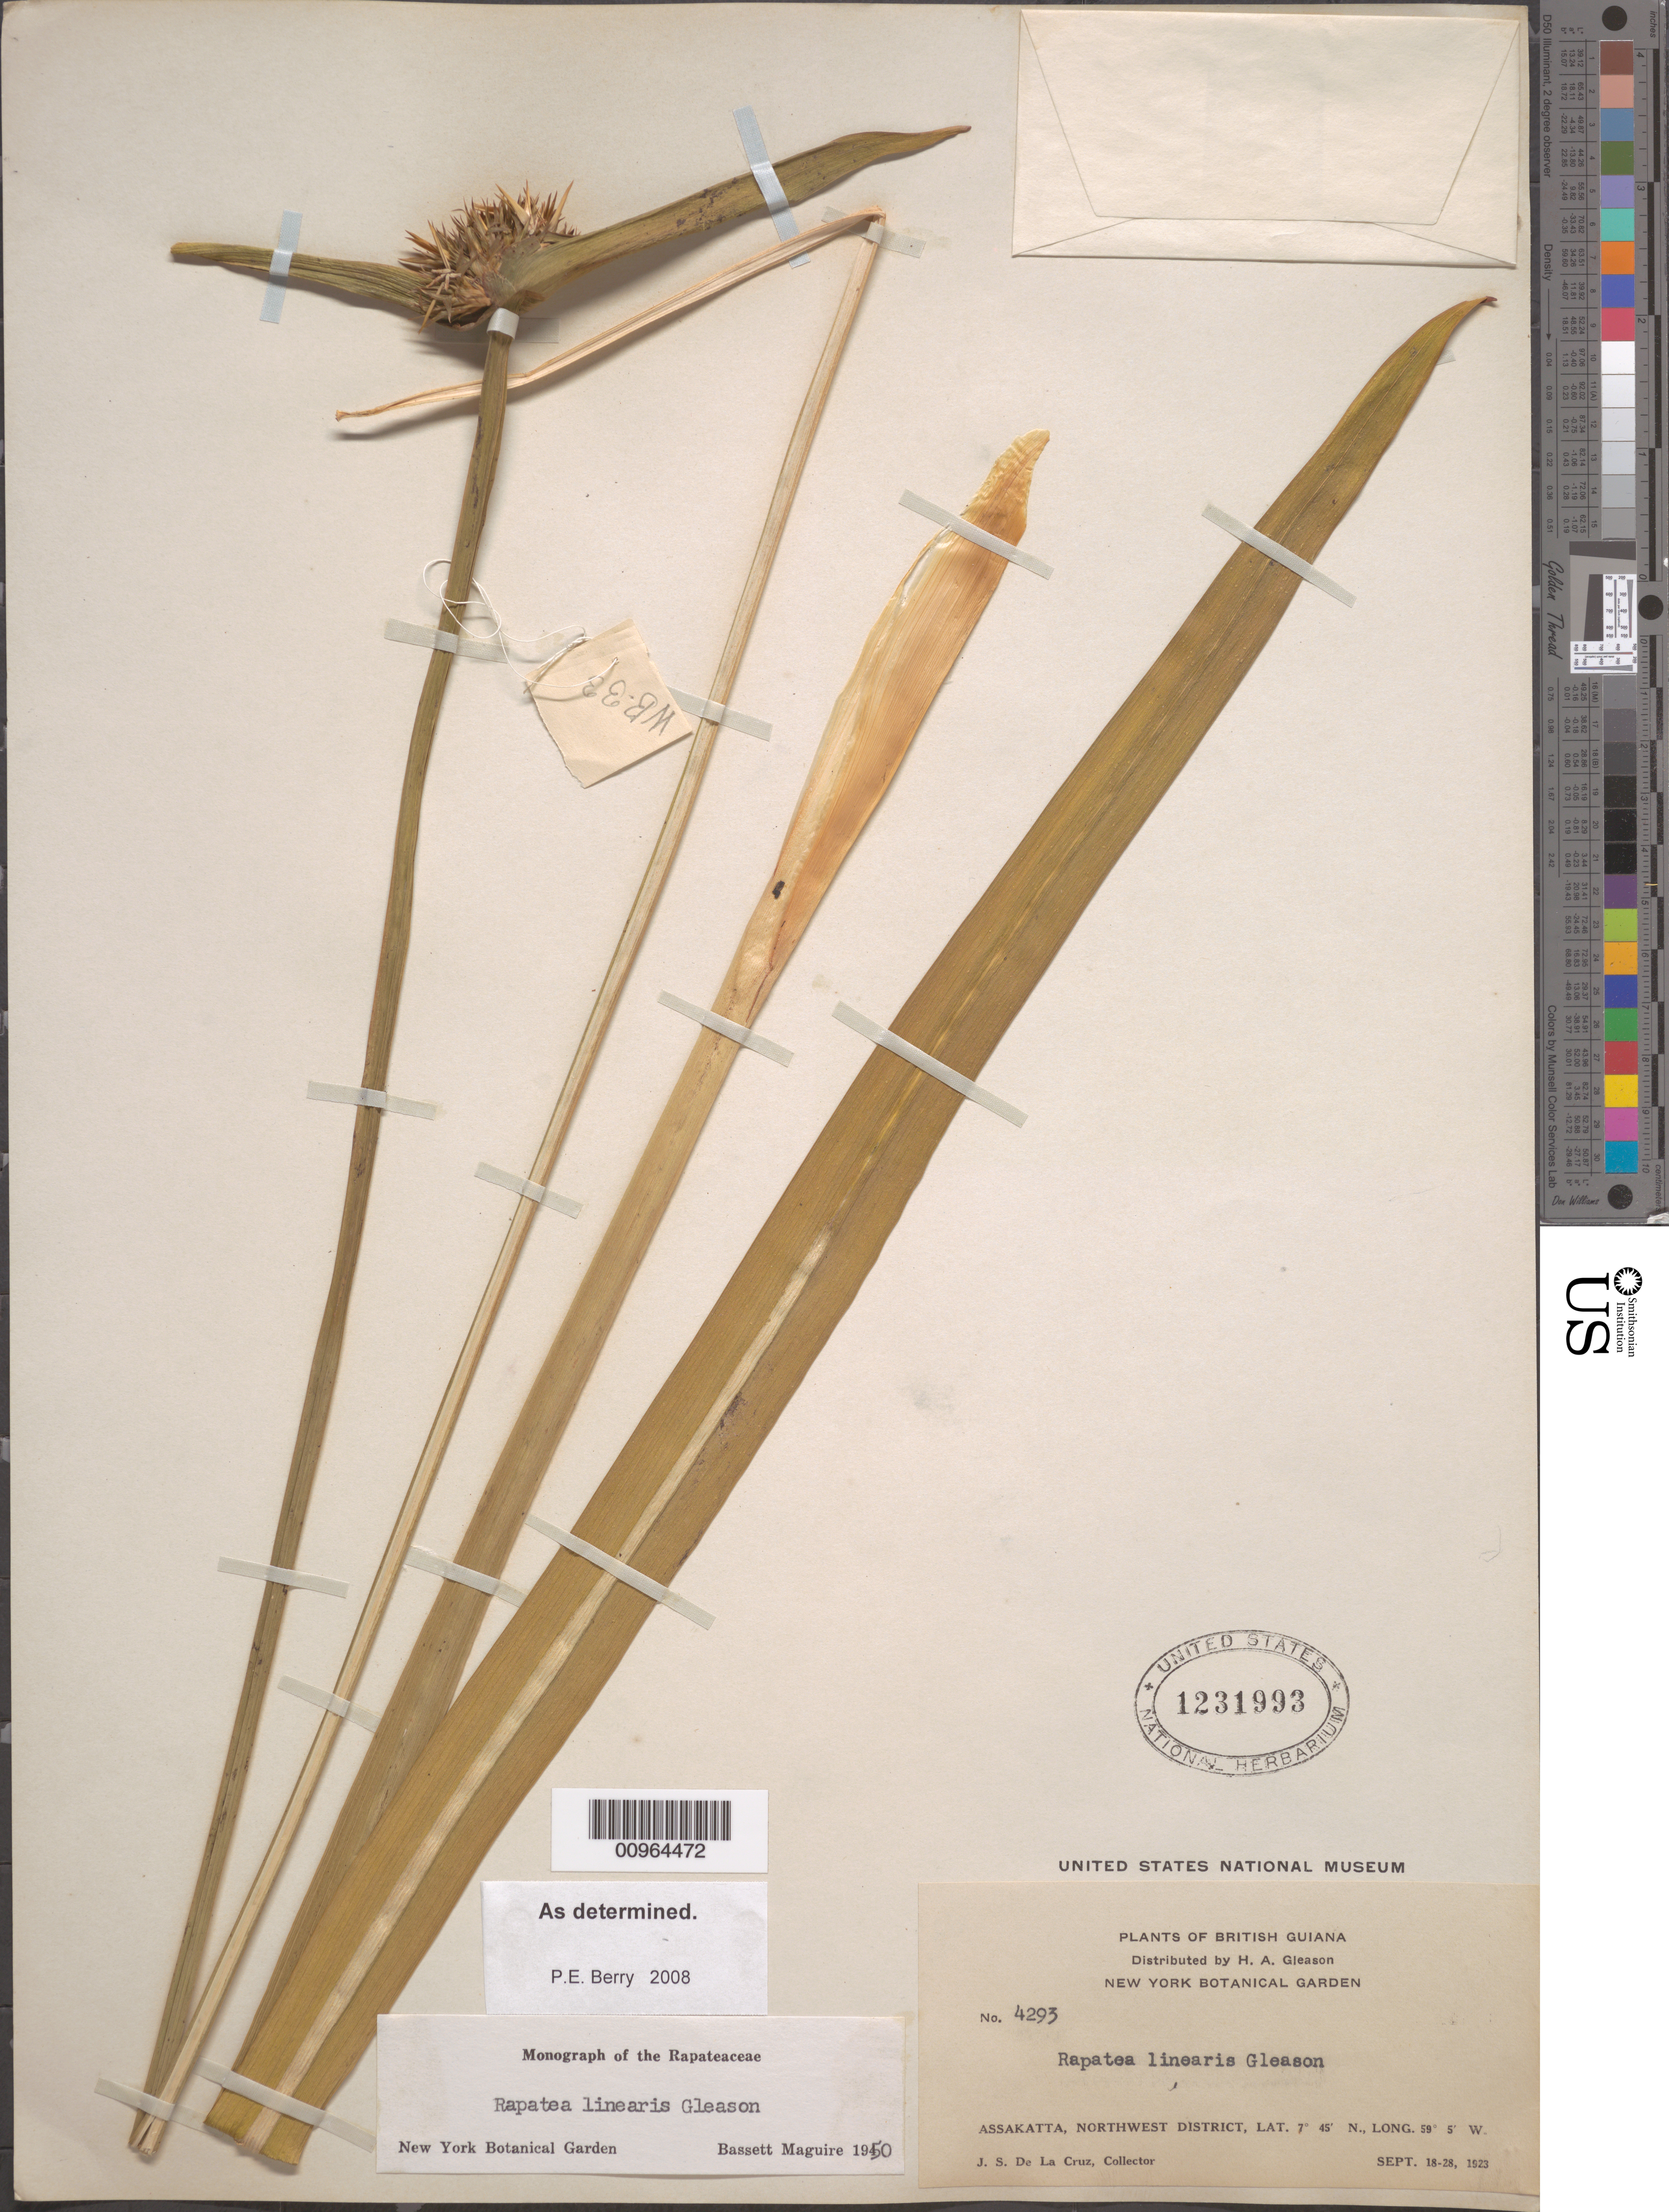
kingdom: Plantae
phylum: Tracheophyta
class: Liliopsida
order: Poales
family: Rapateaceae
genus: Rapatea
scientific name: Rapatea linearis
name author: Gleason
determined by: Berry, P. E., (WIS), University of Wisconsin - Madison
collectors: J. S. de la Cruz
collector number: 4293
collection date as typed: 18-Sep-23 to 28-Sep-23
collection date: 1923-09-18/1923-09-28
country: Guyana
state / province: Barima-Waini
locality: Assakatta, NW District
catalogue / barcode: US 1231993